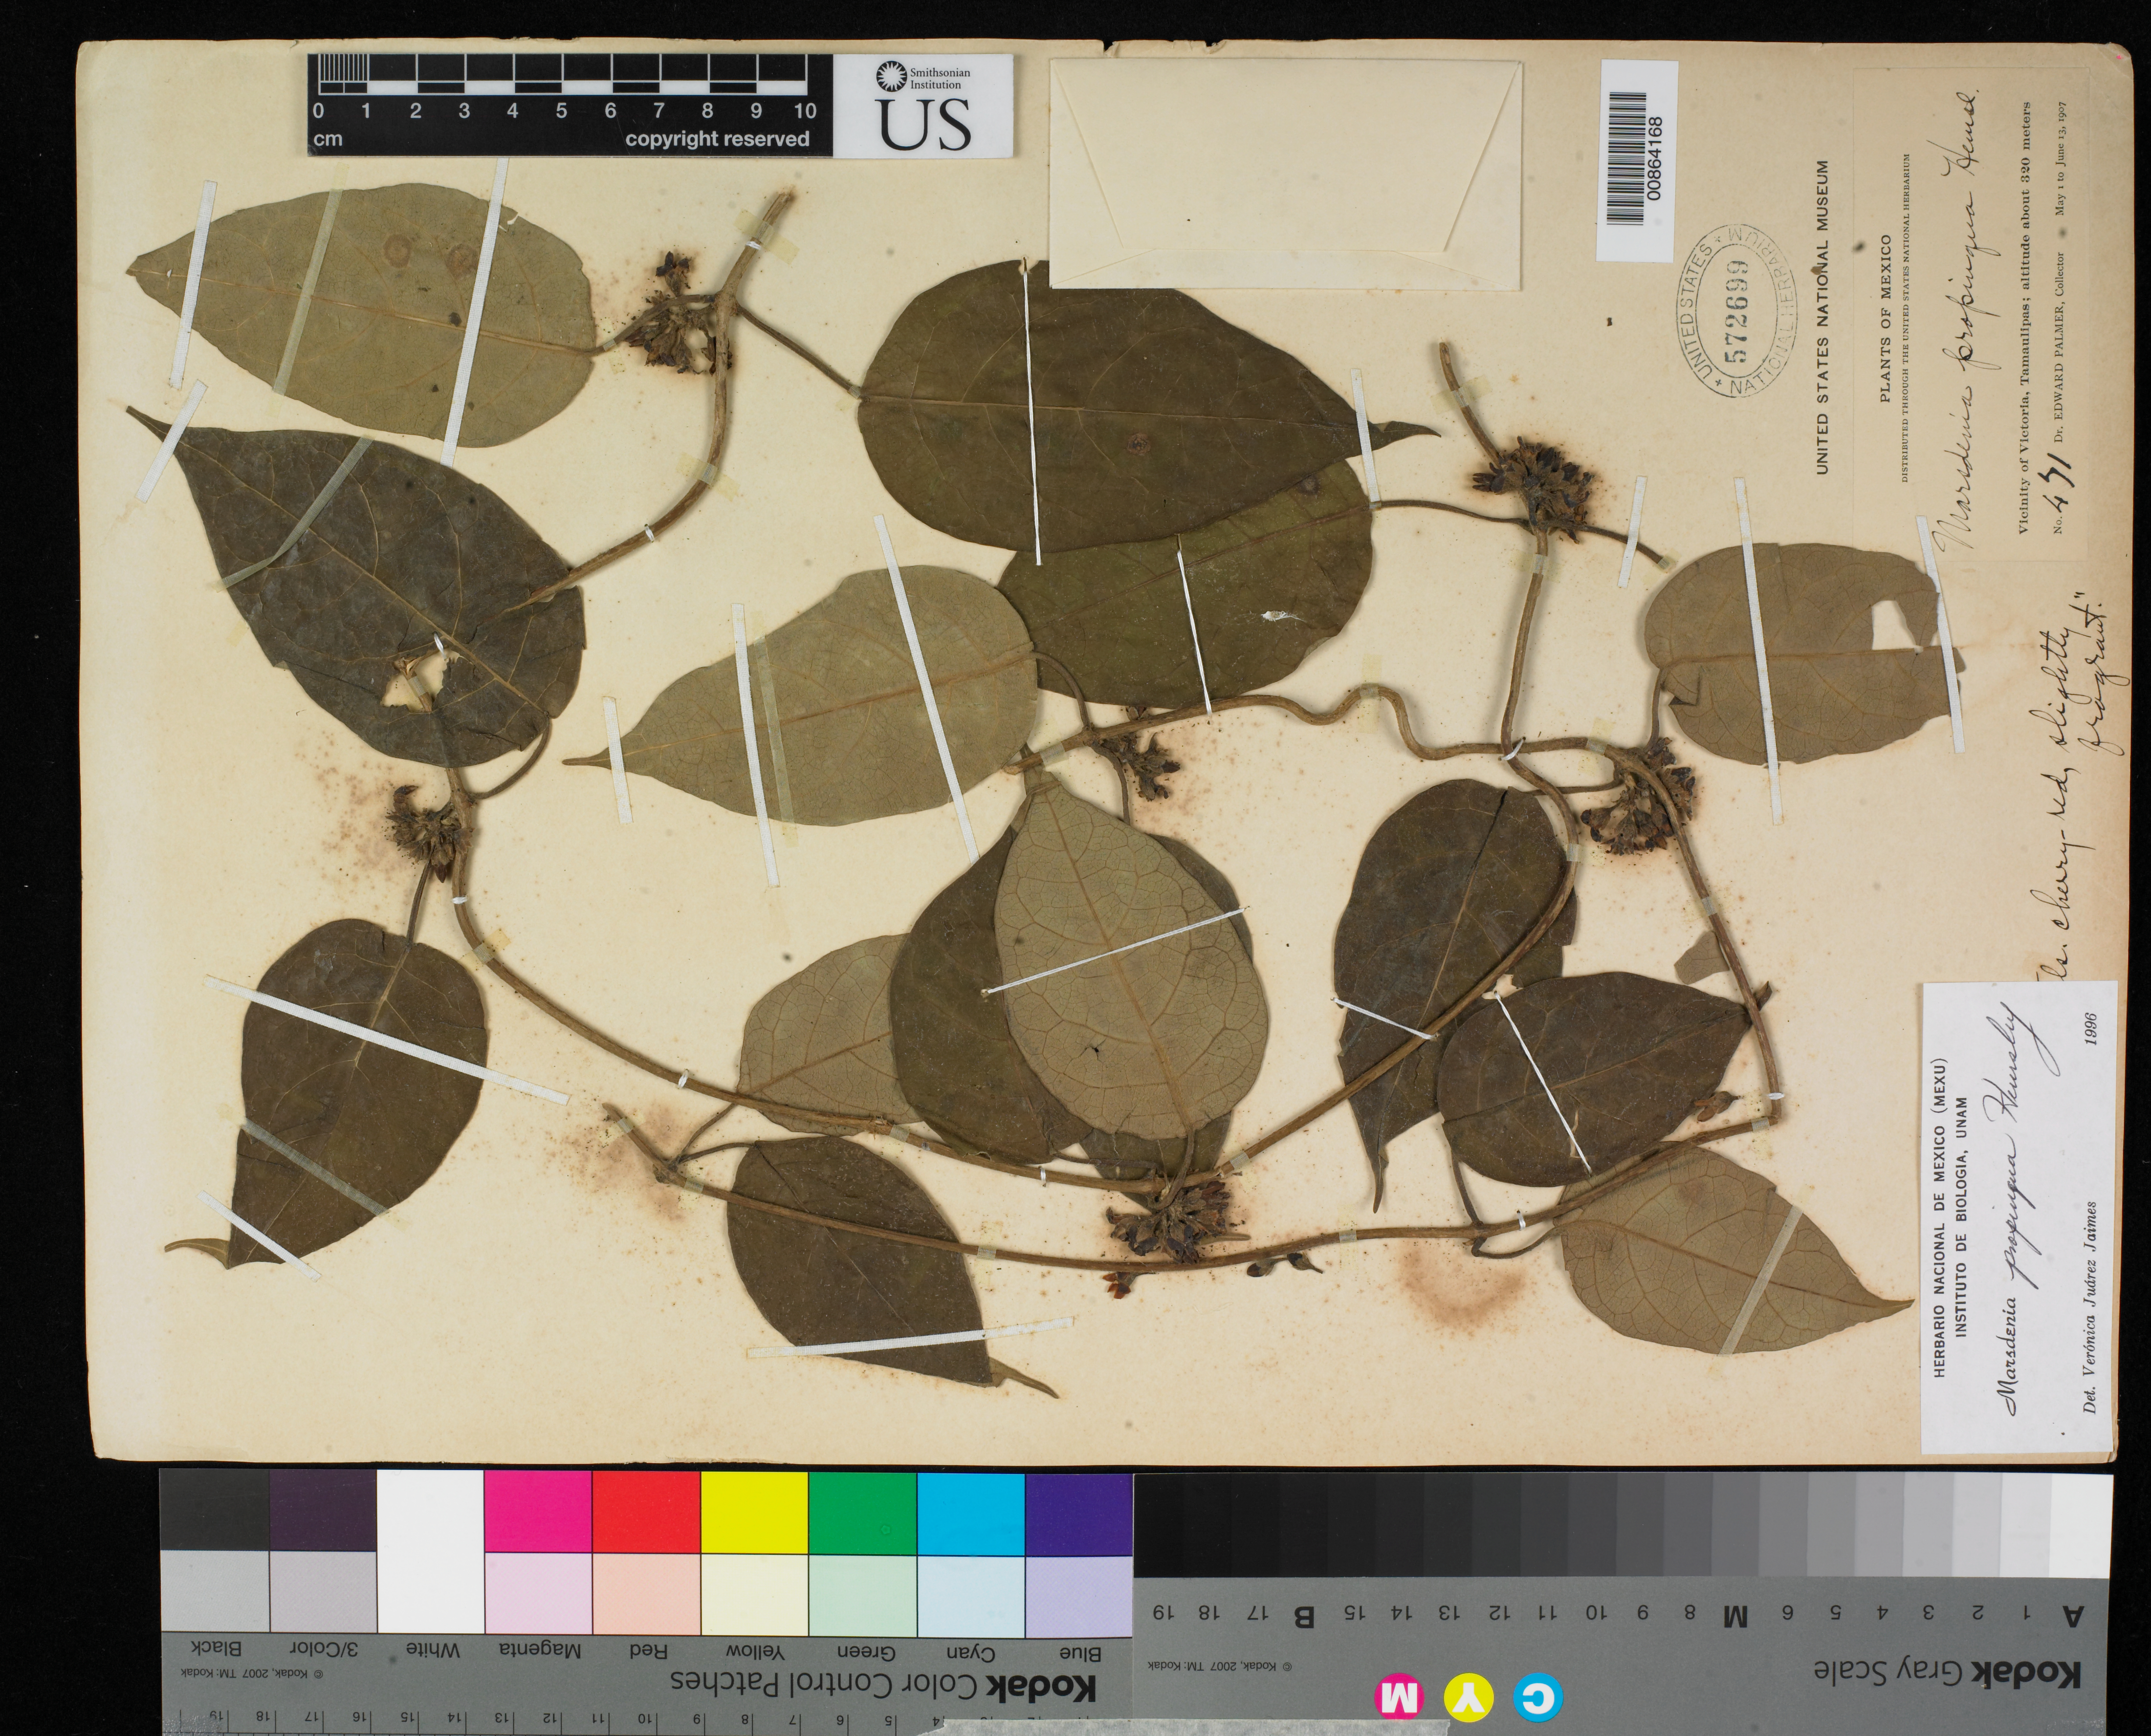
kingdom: Plantae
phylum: Tracheophyta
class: Magnoliopsida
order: Gentianales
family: Apocynaceae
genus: Marsdenia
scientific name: Marsdenia propinqua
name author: Hemsl.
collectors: E. Palmer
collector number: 471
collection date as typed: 01 May 1907 to 13 Jun 1907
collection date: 1907-05-01/1907-06-13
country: Mexico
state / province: Tamaulipas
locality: Vicinity of Victoria.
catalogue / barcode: US 572699